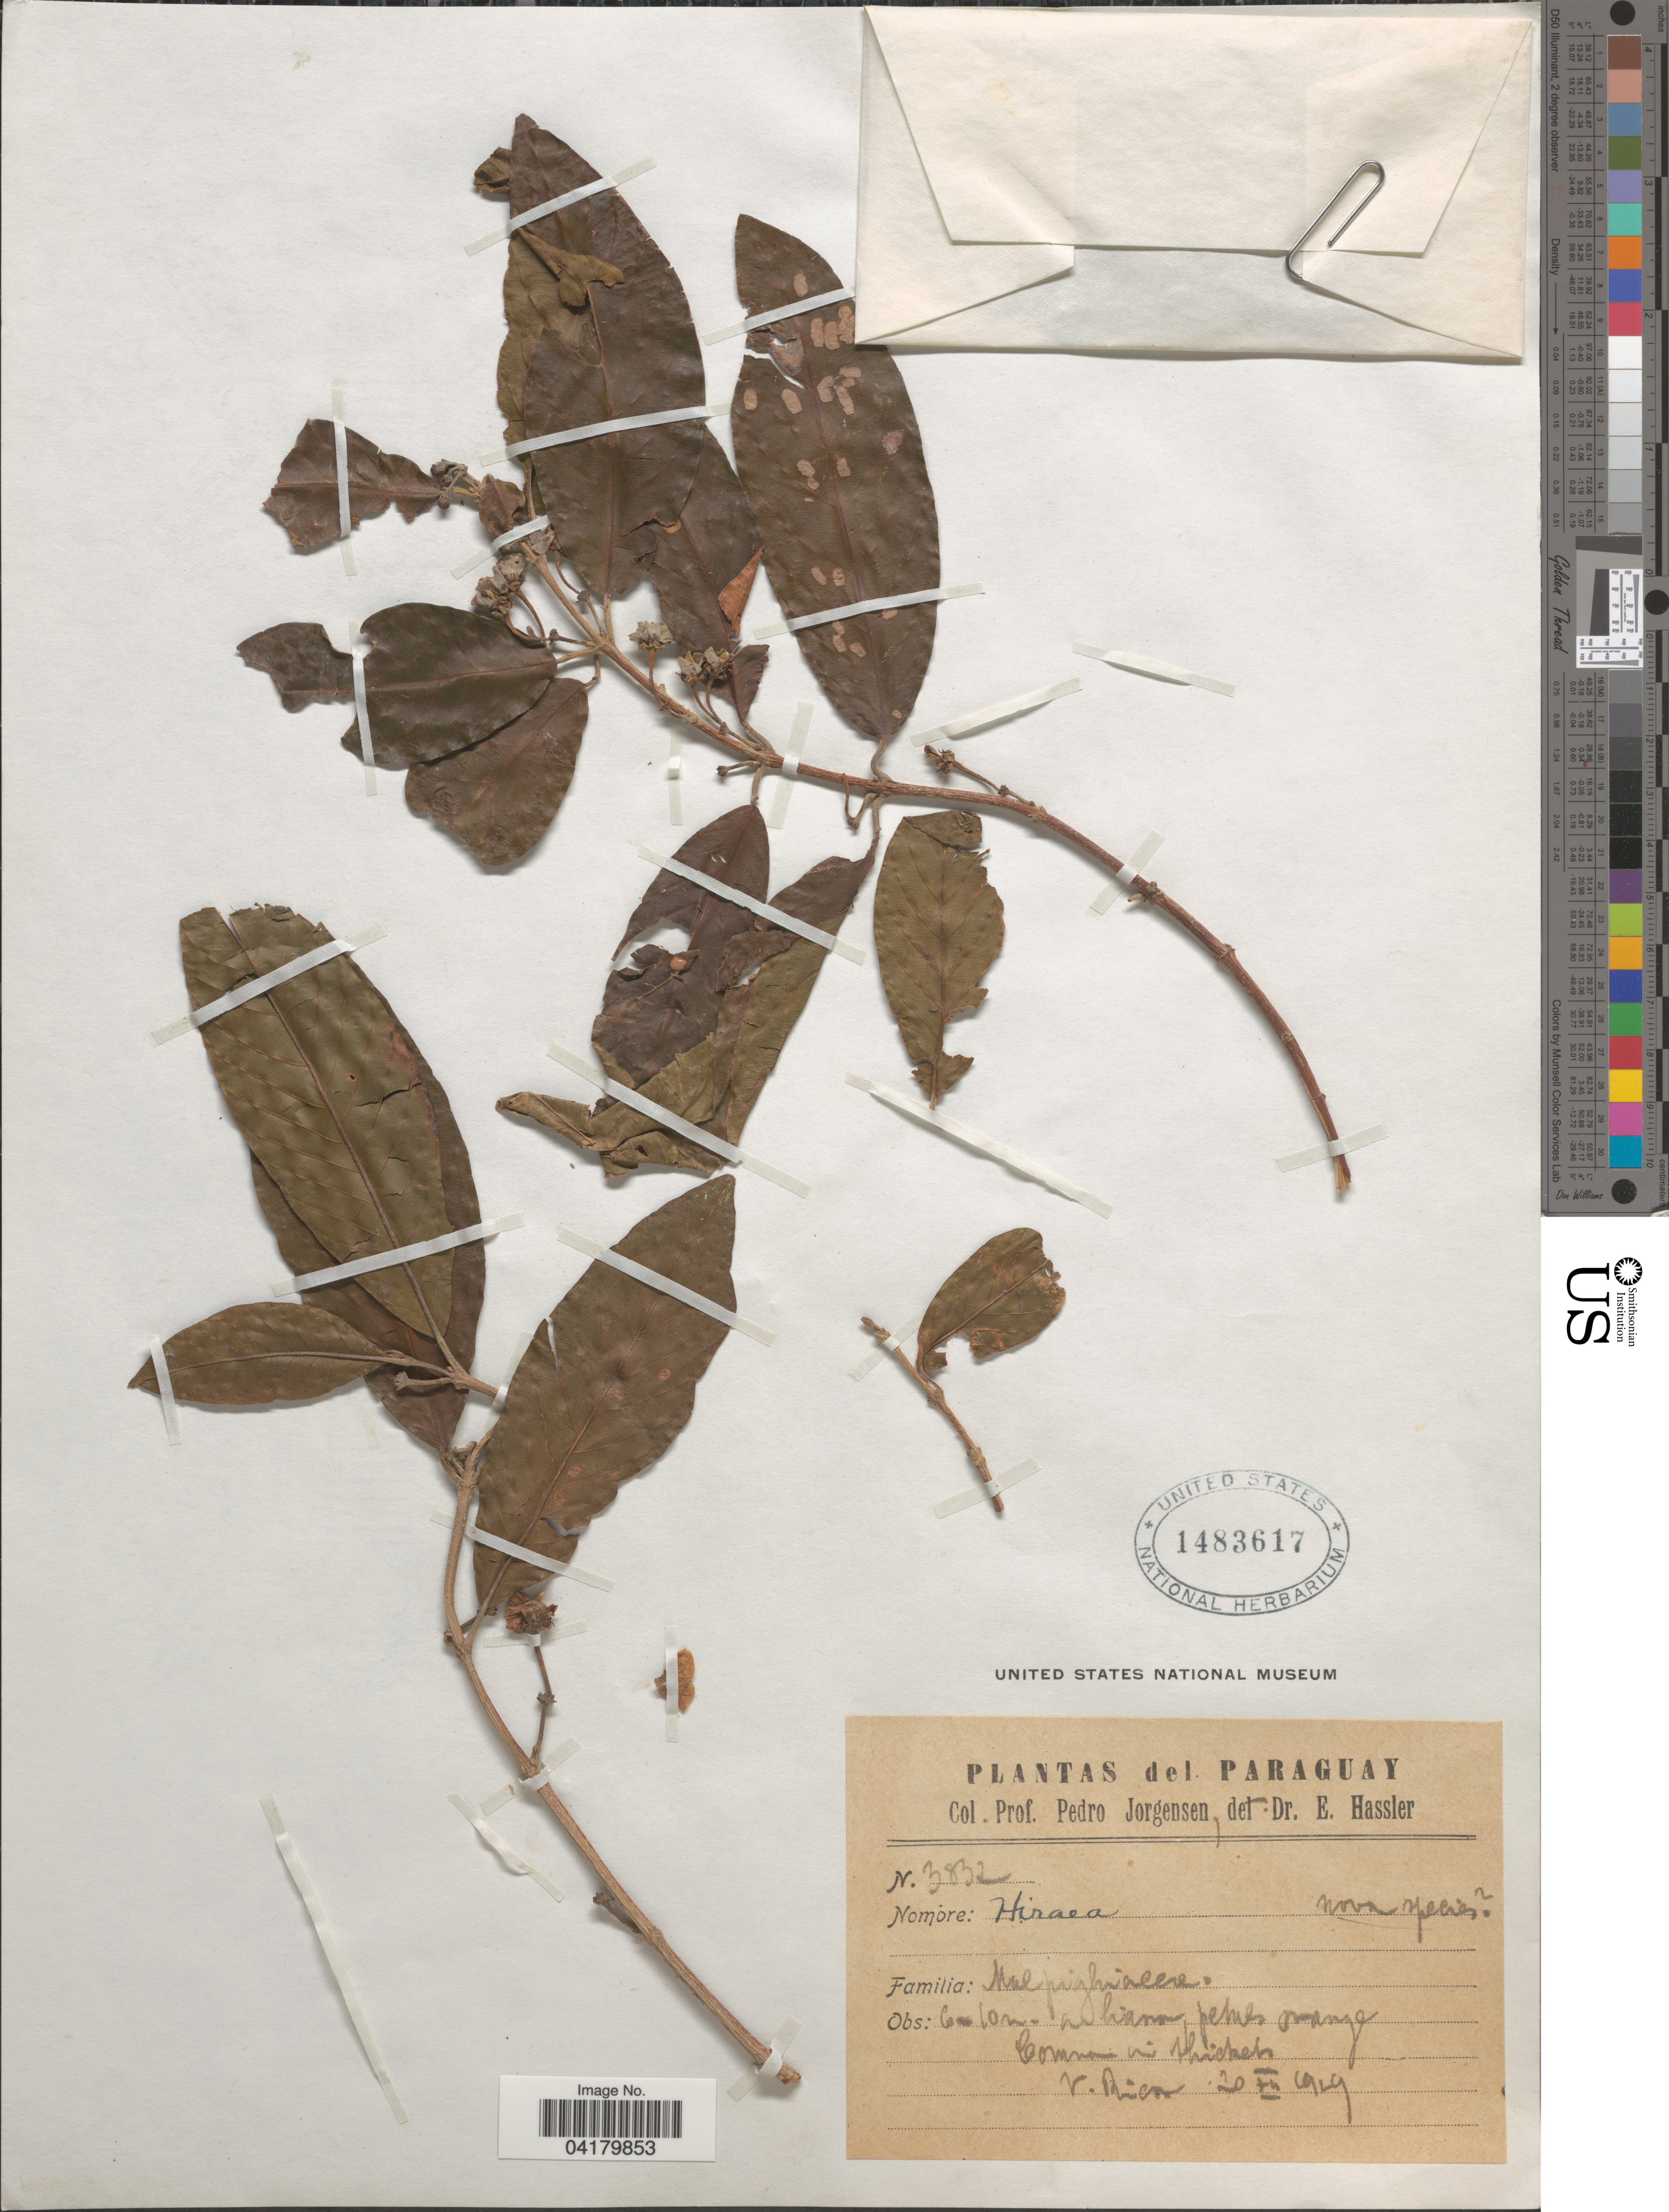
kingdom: Plantae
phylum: Tracheophyta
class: Magnoliopsida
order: Malpighiales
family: Malpighiaceae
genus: Hiraea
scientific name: Hiraea sp.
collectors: P. Jörgensen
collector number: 3832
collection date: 1929-12-20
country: Paraguay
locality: V. Rien. [interpreted]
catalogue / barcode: US 1483617